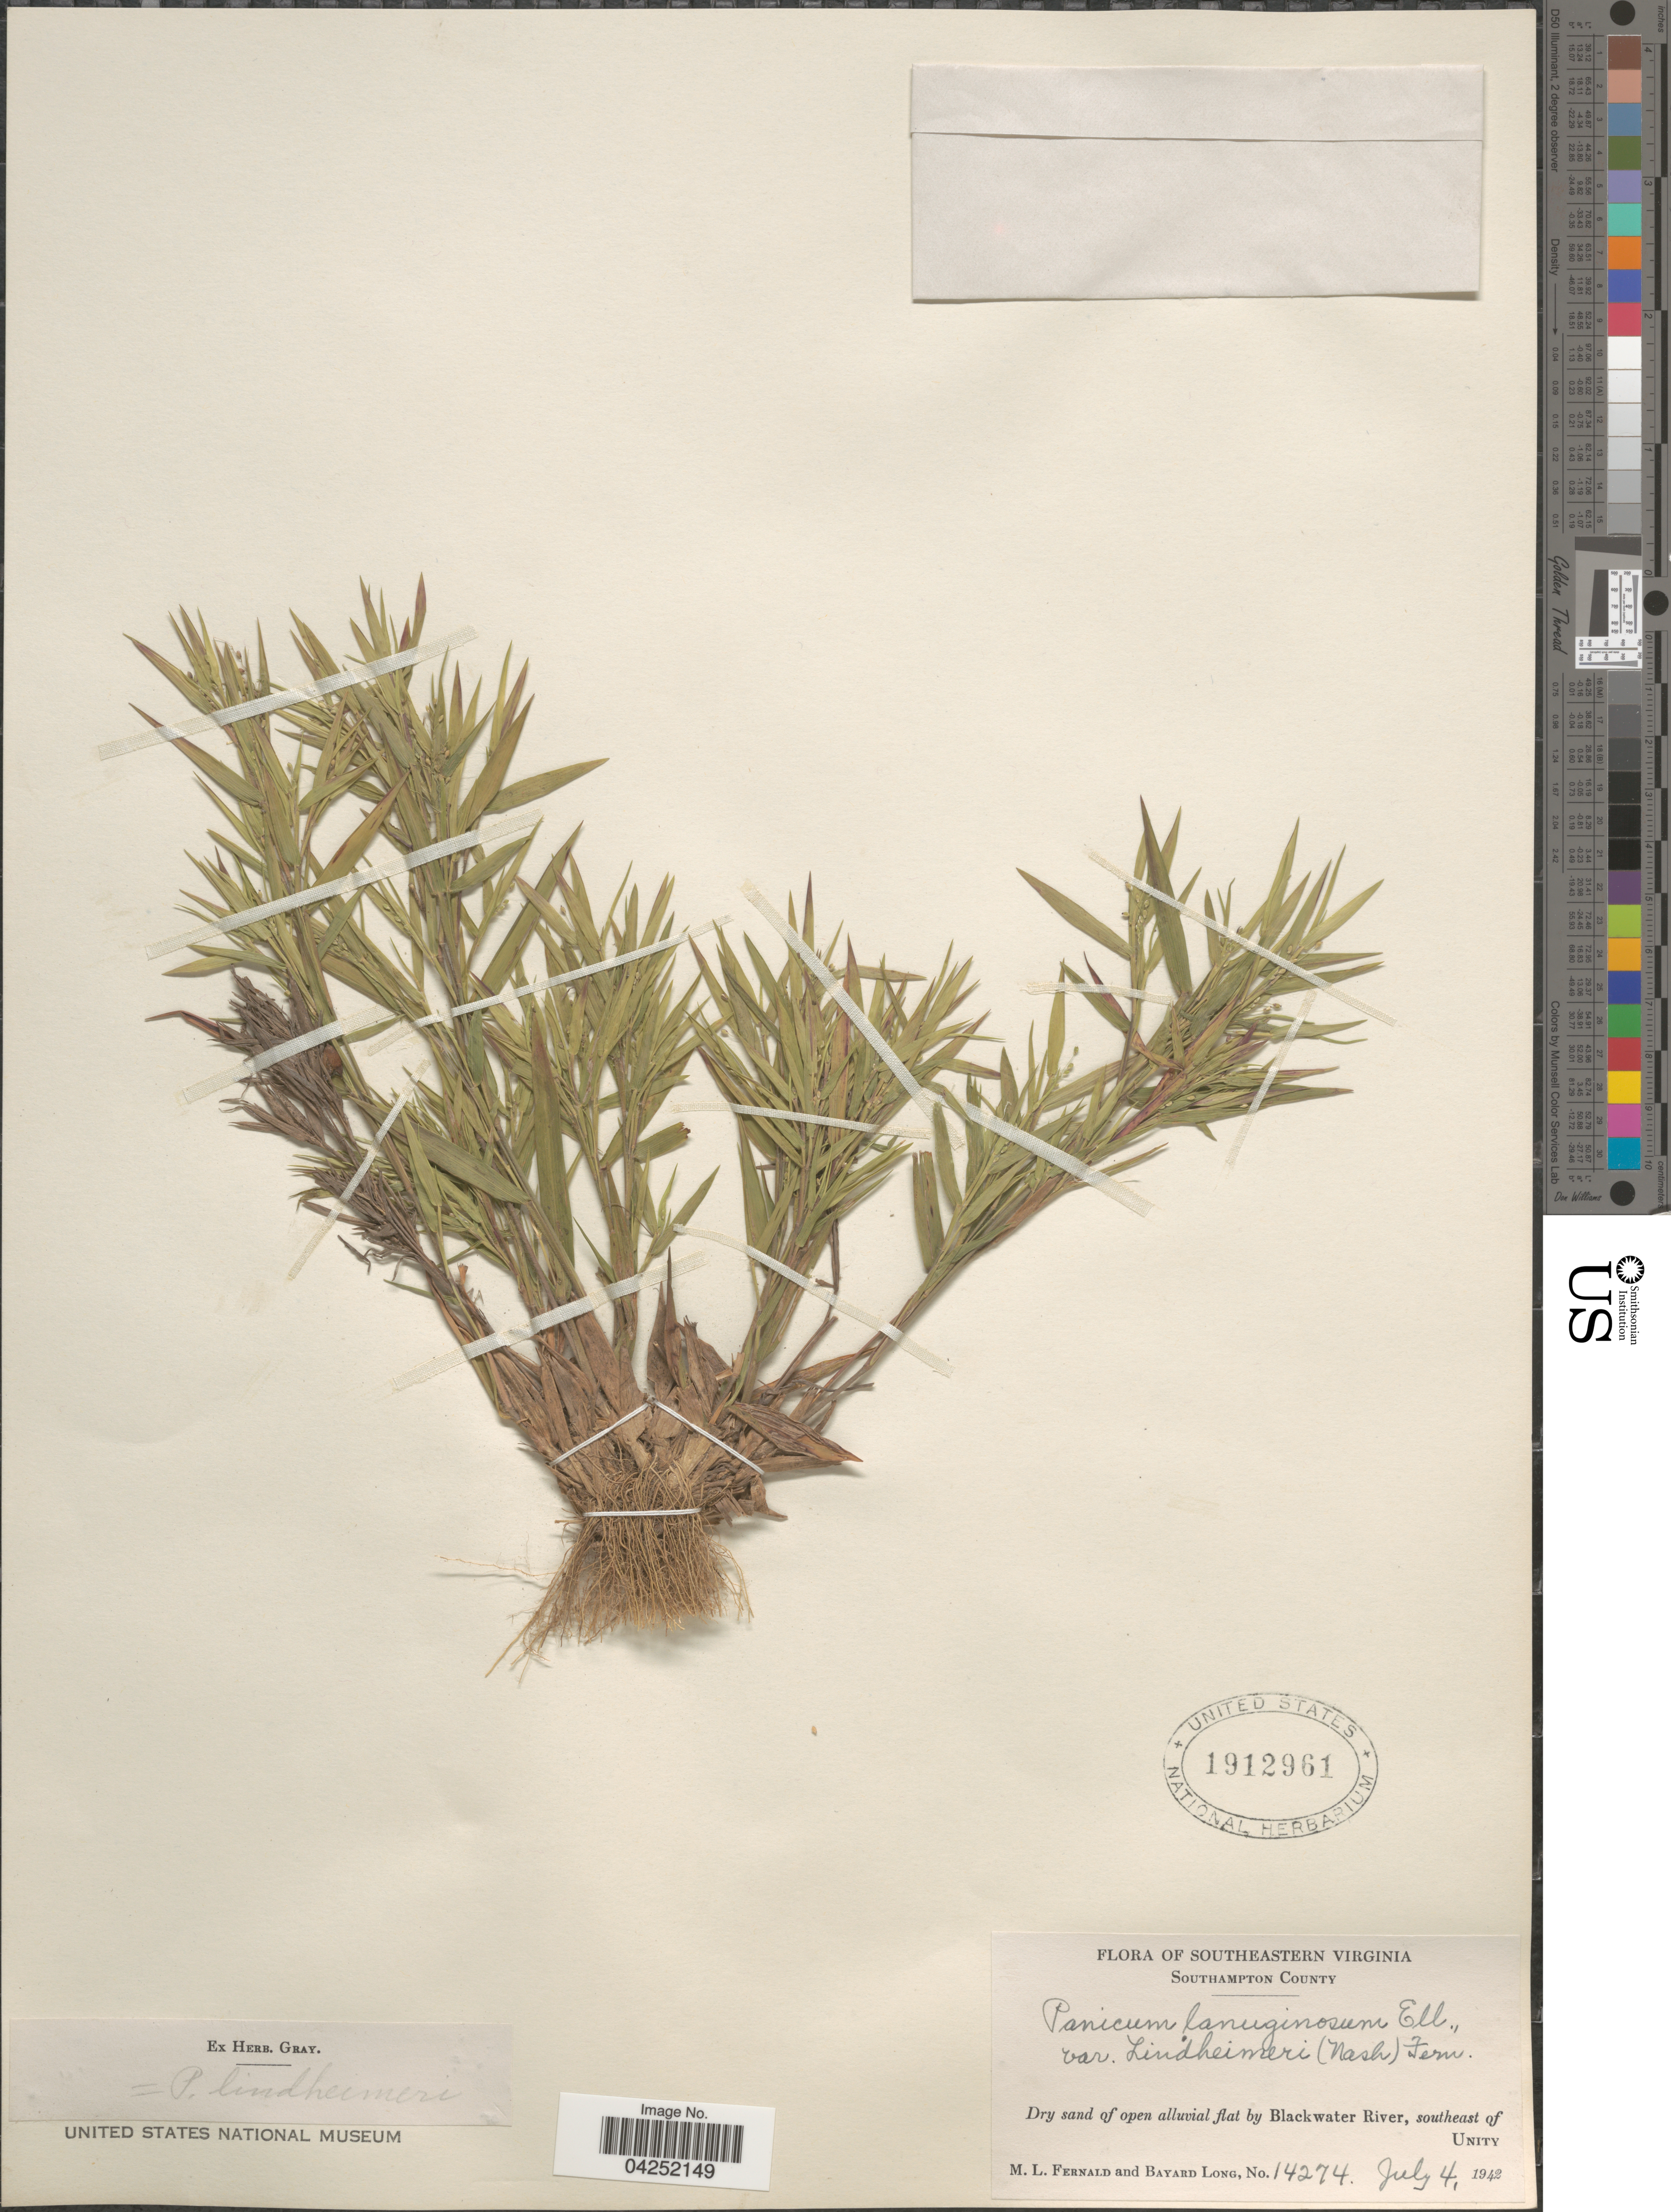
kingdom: Plantae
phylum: Tracheophyta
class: Liliopsida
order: Poales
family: Poaceae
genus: Dichanthelium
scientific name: Dichanthelium acuminatum var. lindheimeri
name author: (Nash) Gould & C.A. Clark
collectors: M. L. Fernald & B. Long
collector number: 14274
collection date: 1942-07-04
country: United States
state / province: Virginia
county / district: Southampton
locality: Southeastern Virginia. Southampton County. Dry sand of open alluvial flat by Blackwater River, southeast of Unity.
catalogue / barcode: US 1912961